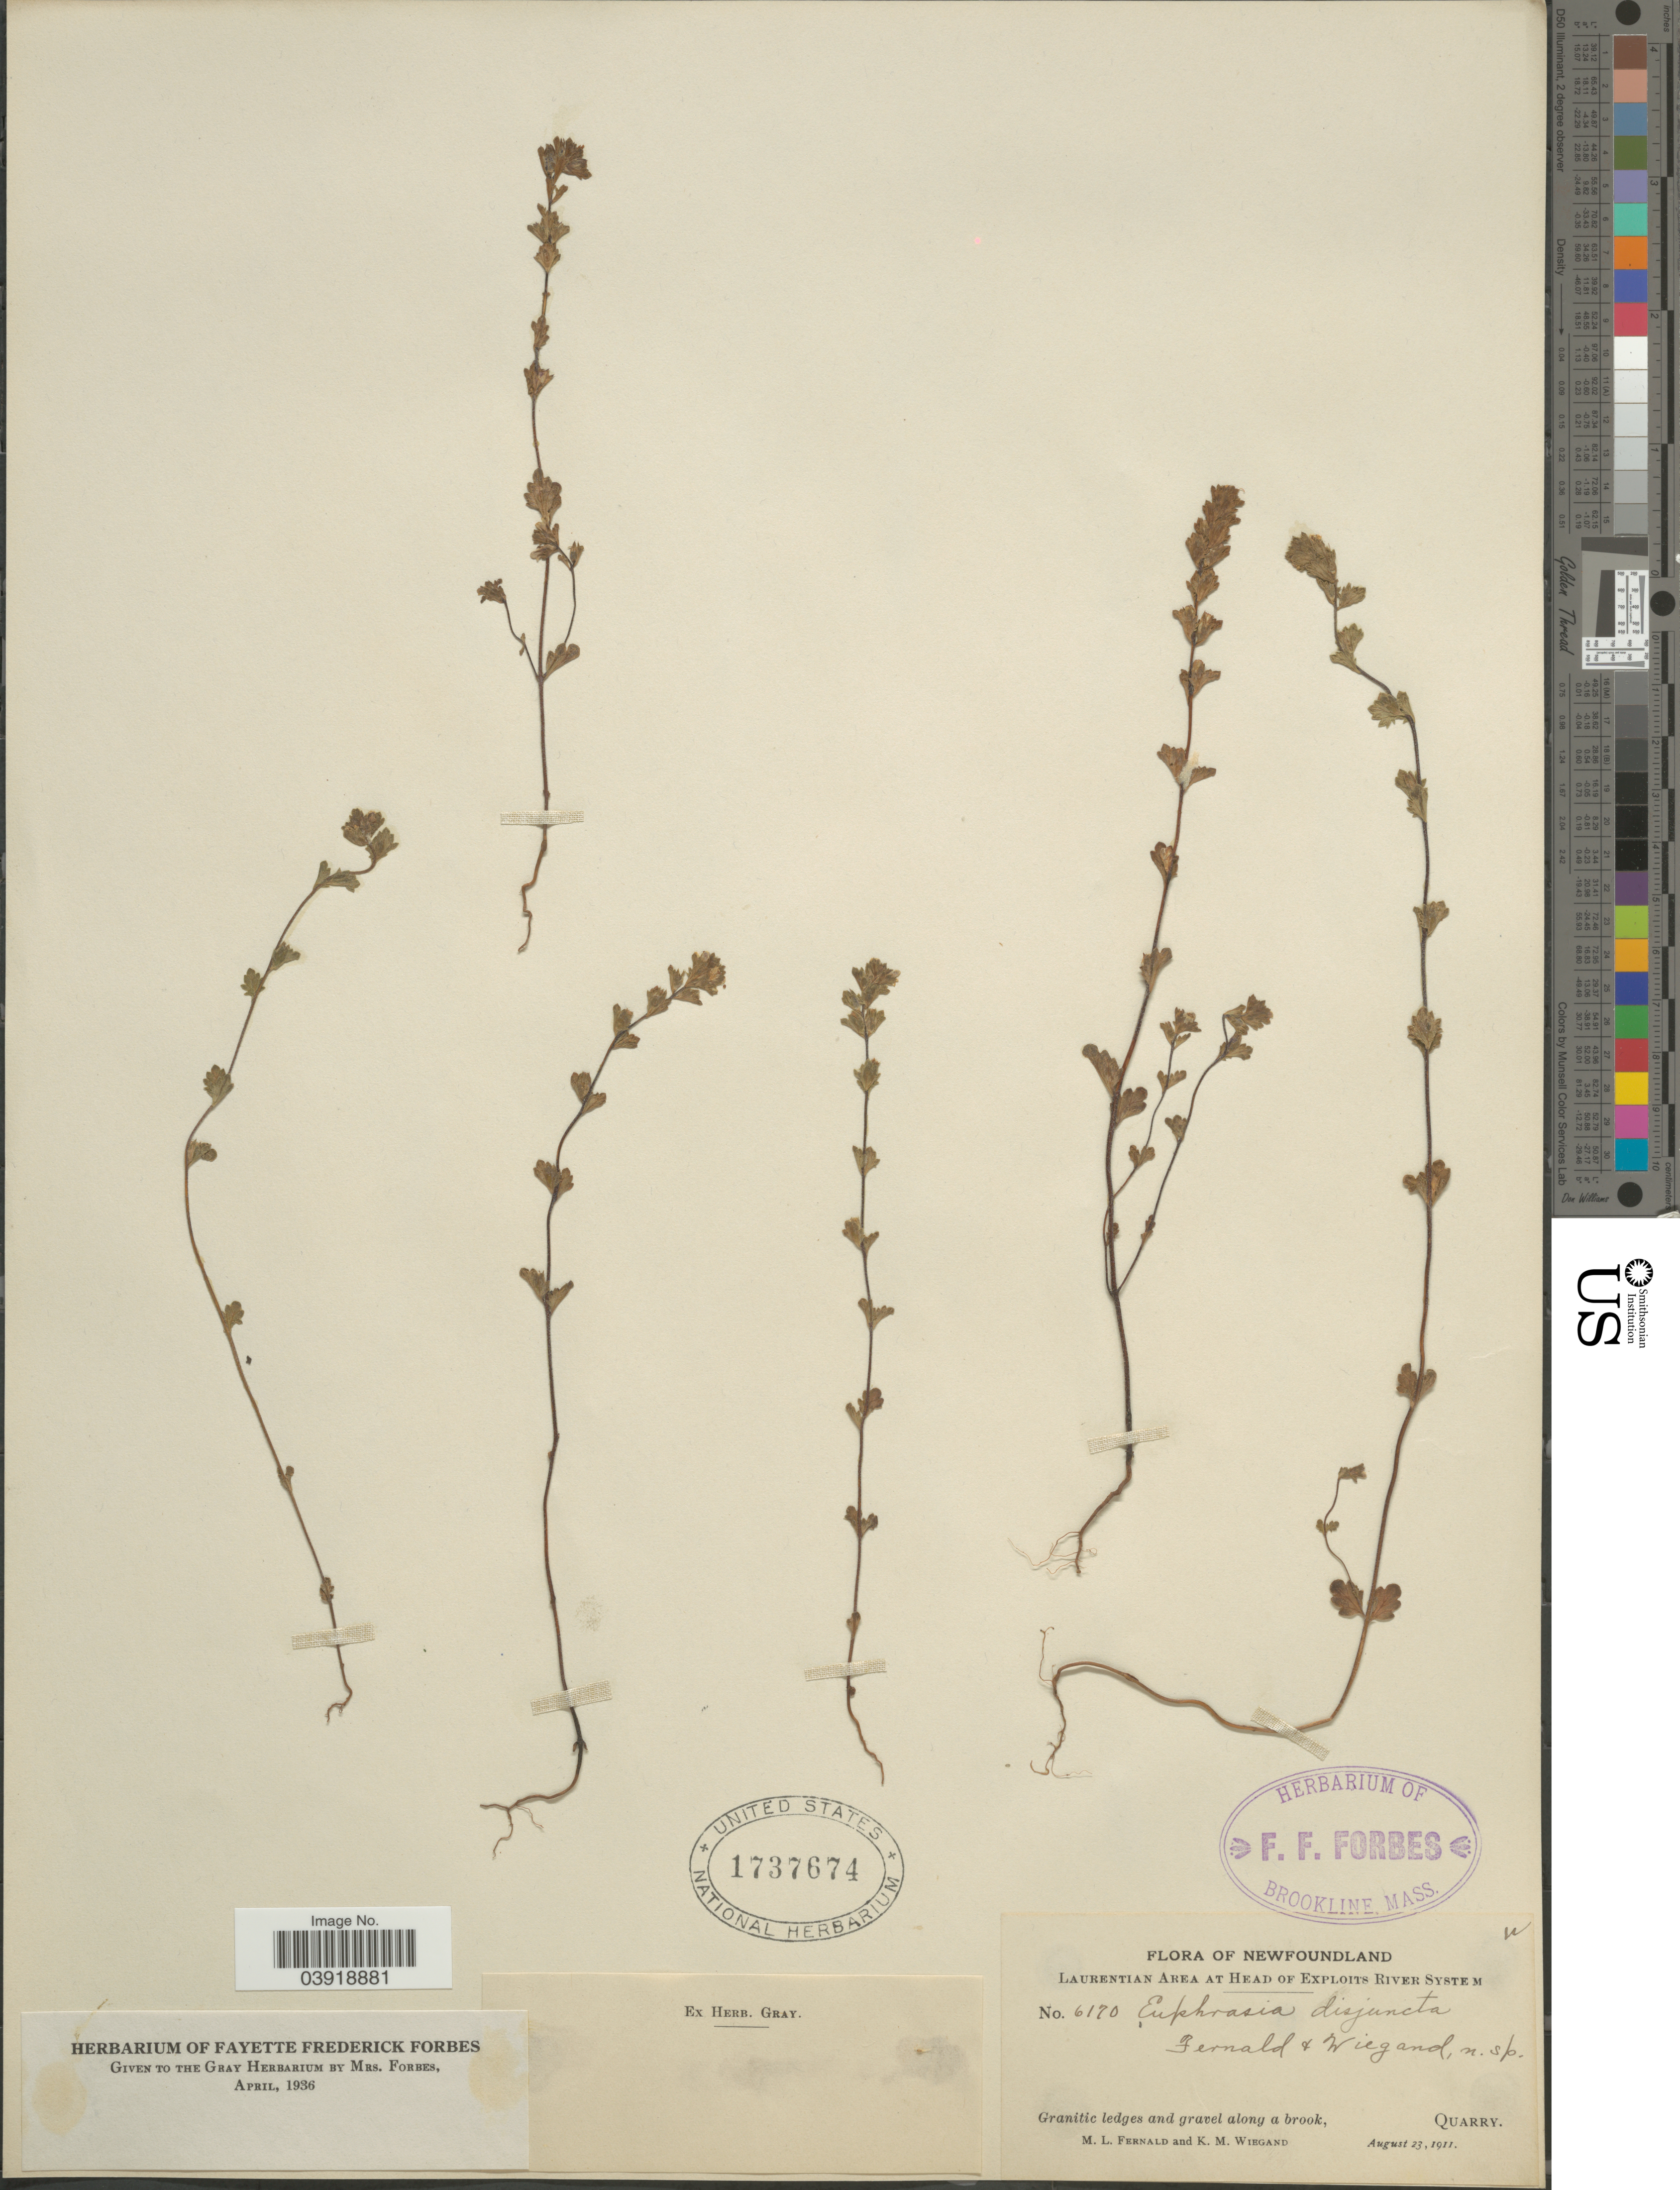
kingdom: Plantae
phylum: Tracheophyta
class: Magnoliopsida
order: Lamiales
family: Orobanchaceae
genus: Euphrasia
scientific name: Euphrasia disjuncta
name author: Fernald & Wiegand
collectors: M. L. Fernald & K. M. Wiegand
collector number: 6170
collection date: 1911-08-23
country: Canada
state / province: Newfoundland and Labrador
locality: Laurentian Area at Head of Exploits River System. Quarry.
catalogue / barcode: US 1737674